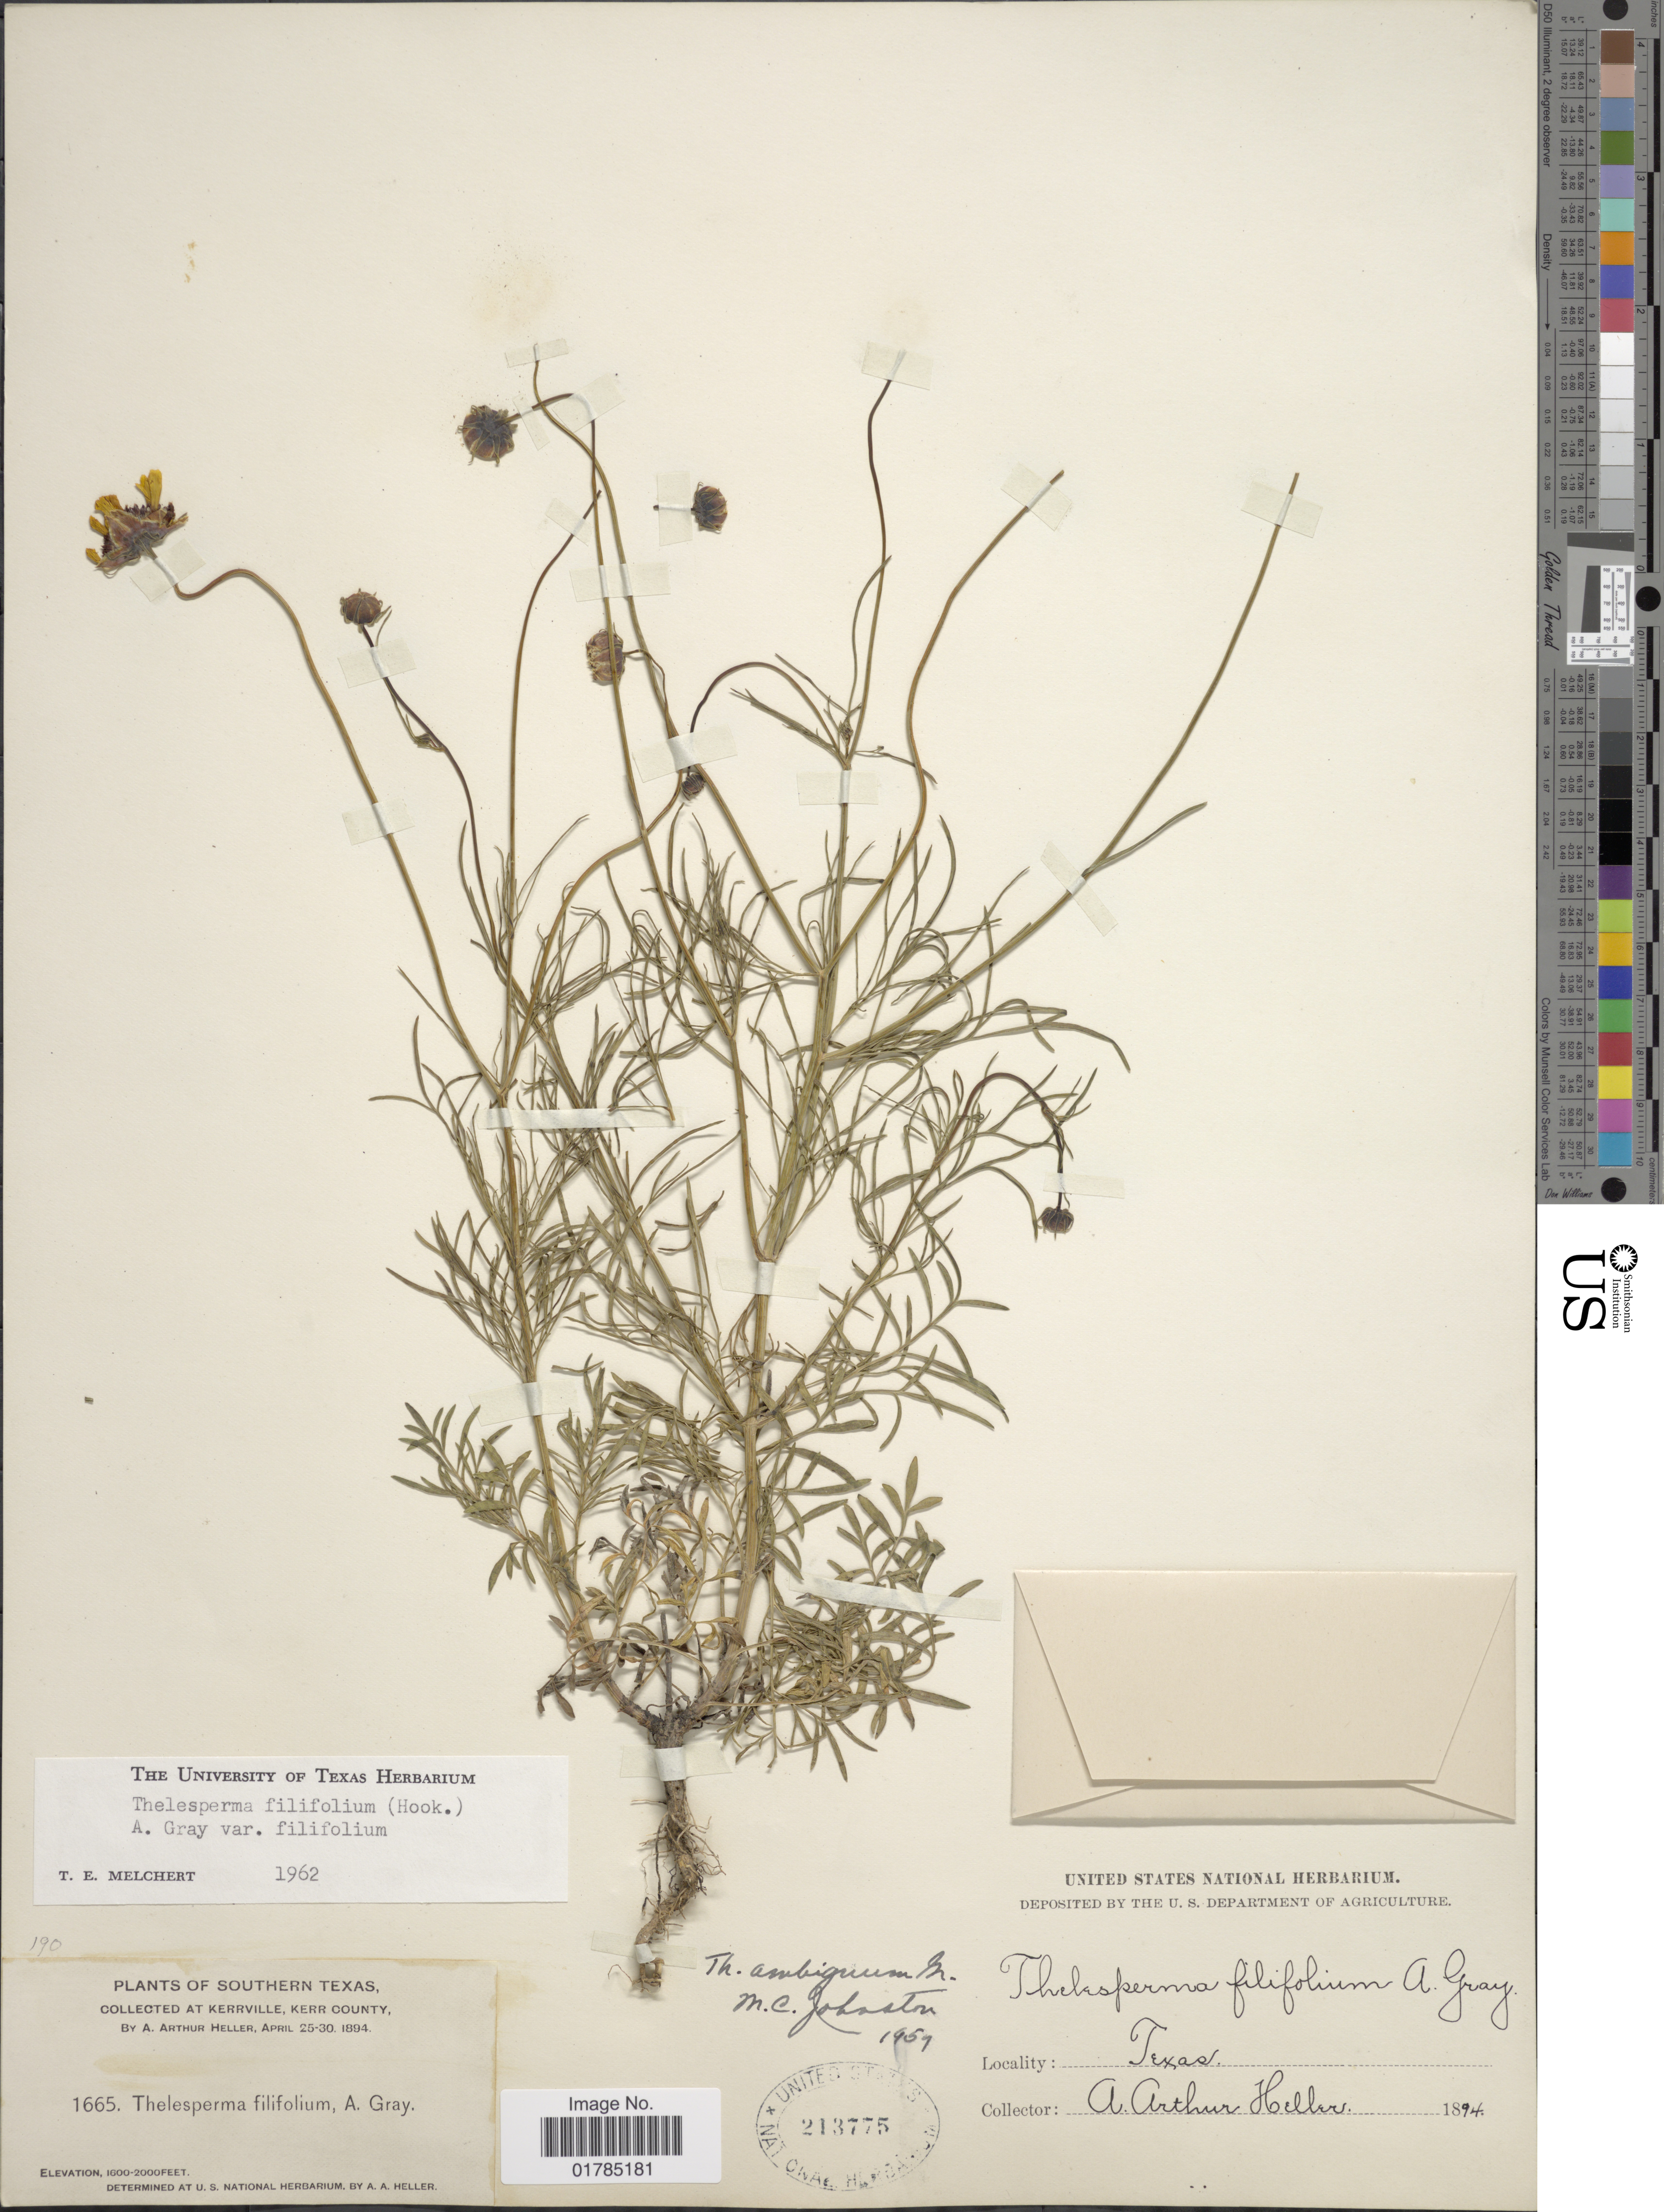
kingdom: Plantae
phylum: Tracheophyta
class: Magnoliopsida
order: Asterales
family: Asteraceae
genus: Thelesperma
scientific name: Thelesperma filifolium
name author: (Hook.) A. Gray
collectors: A. A. Heller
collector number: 1665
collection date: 1894-04-25/1894-04-30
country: United States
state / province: Texas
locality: Kerrville, Kerr County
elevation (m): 488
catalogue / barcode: US 213775